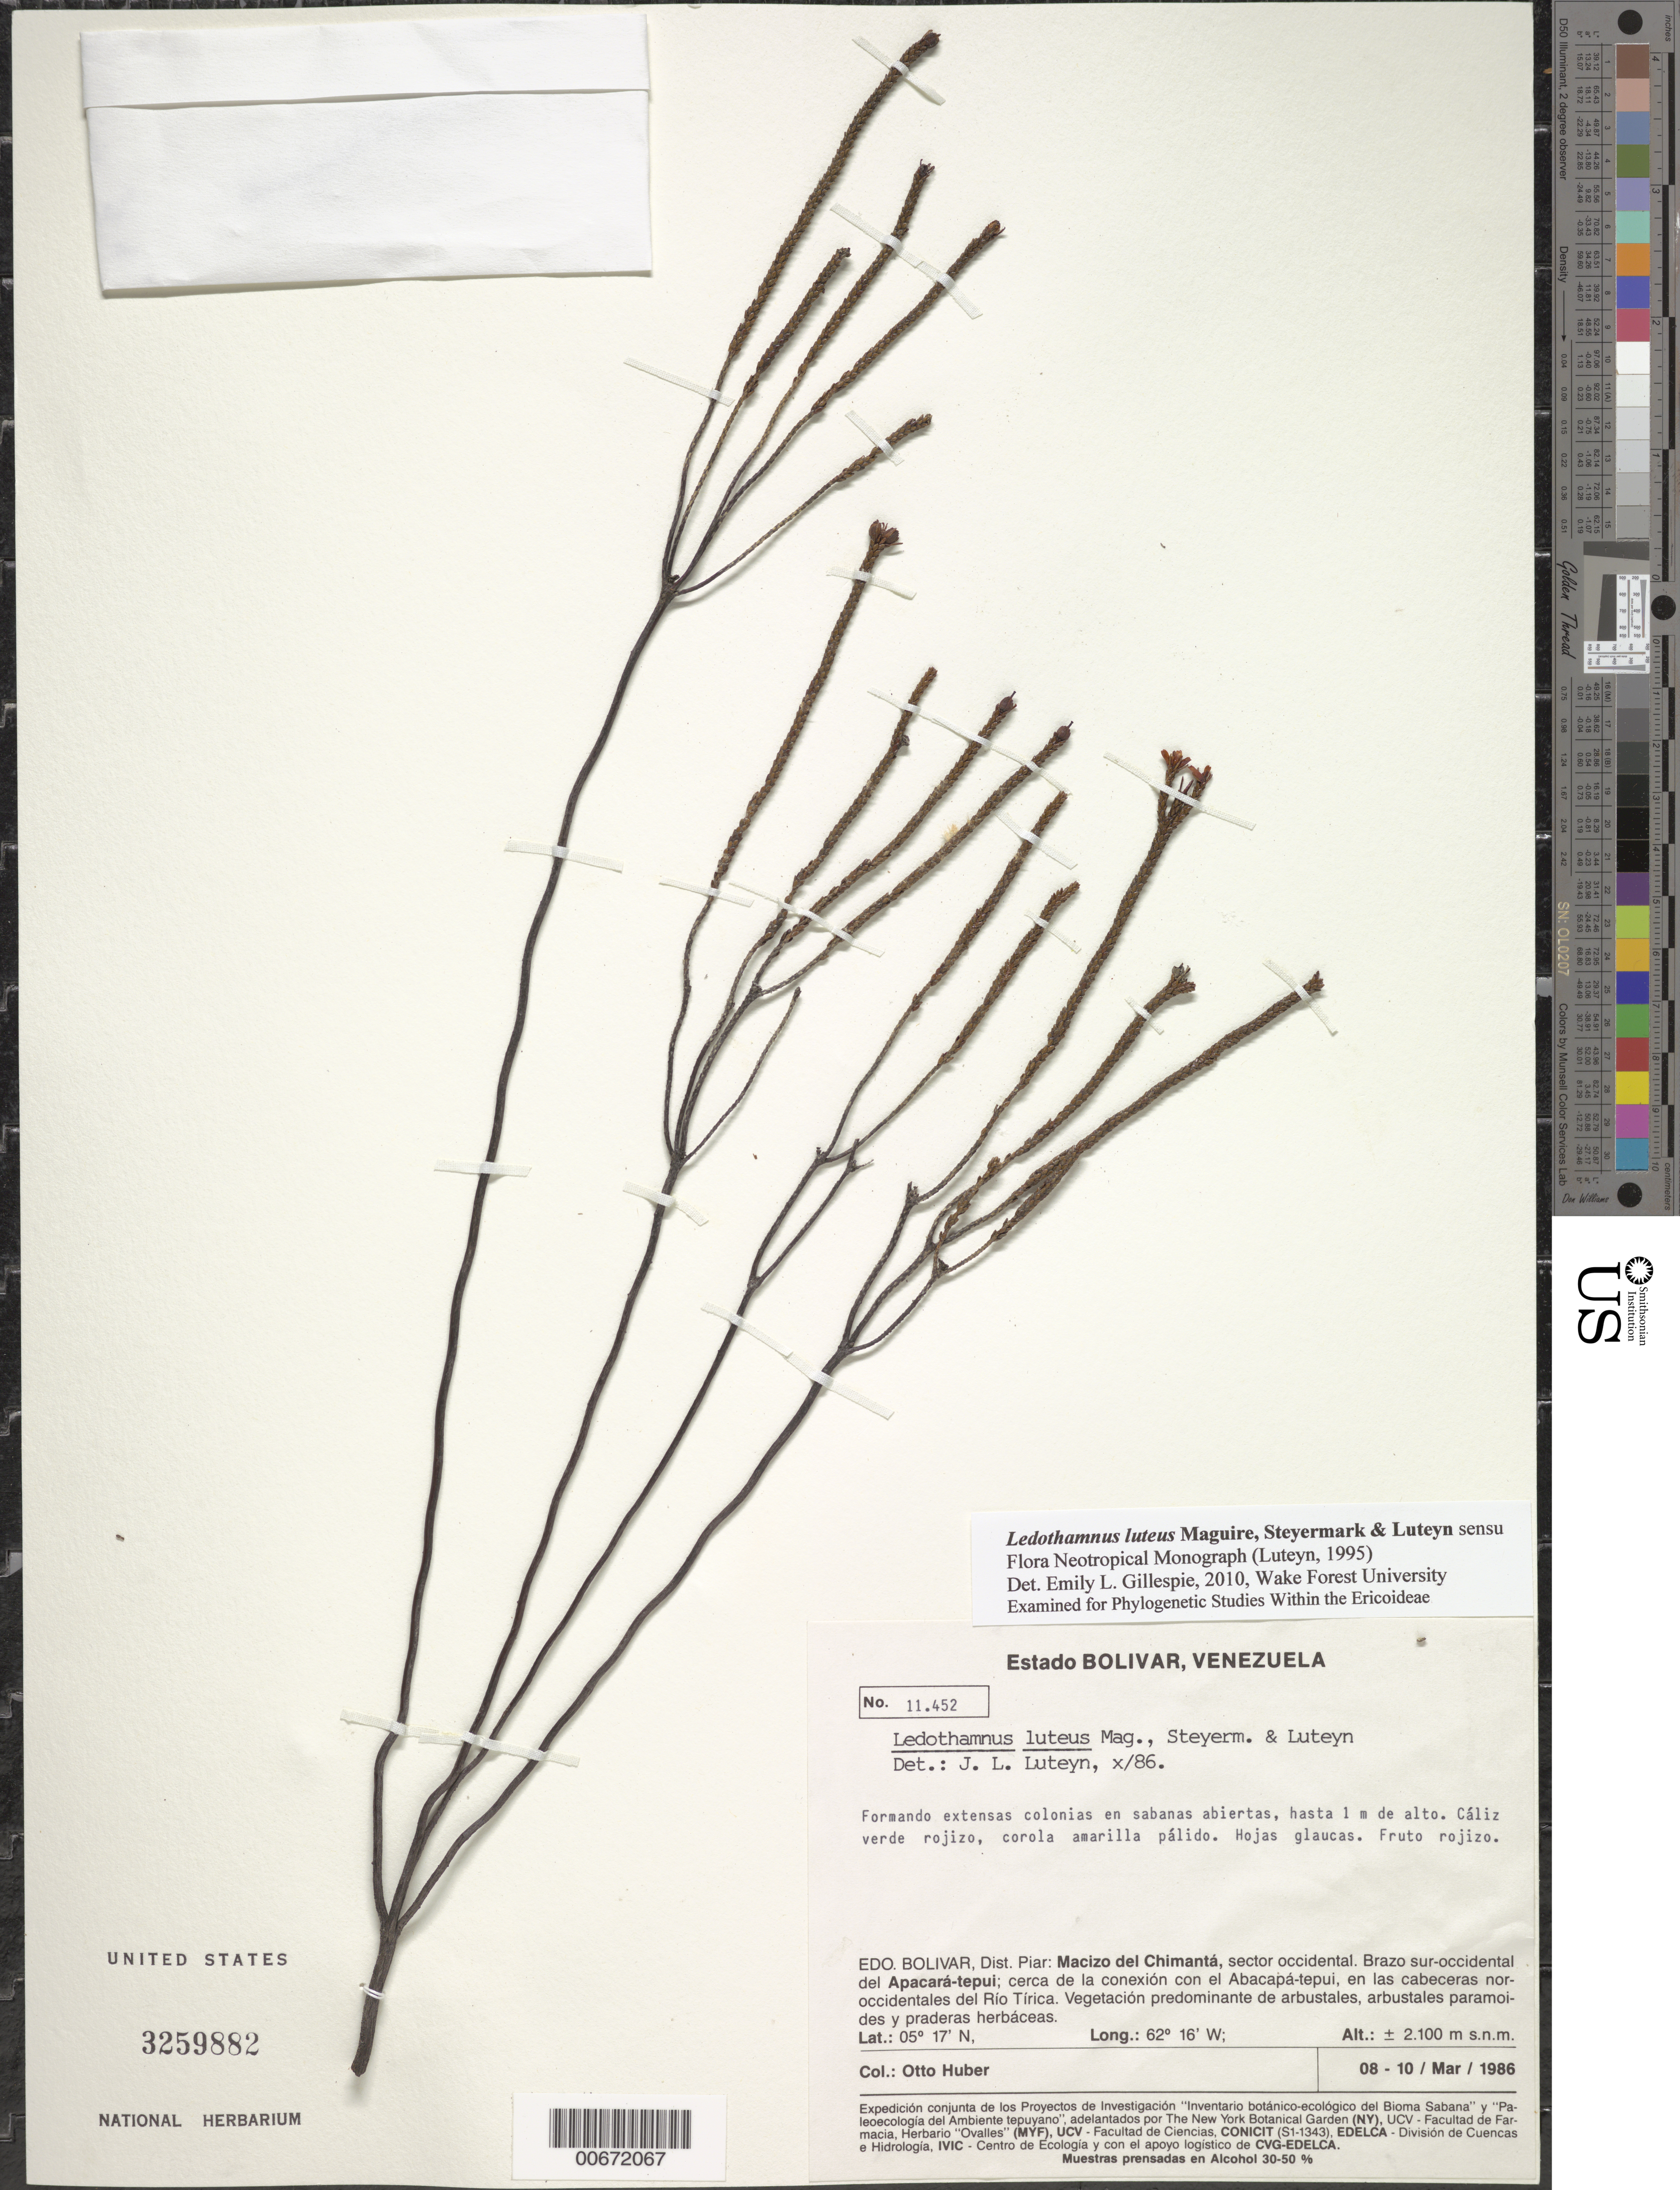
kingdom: Plantae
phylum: Tracheophyta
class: Magnoliopsida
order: Ericales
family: Ericaceae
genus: Ledothamnus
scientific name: Ledothamnus luteus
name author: Maguire et al.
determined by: Luteyn, J. L.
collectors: O. Huber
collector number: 11452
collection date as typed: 8-Mar-86 to 10-Mar-86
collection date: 1986-03-08/1986-03-10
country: Venezuela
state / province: Bolívar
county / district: Piar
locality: Macizo del Chimantá, sur-occidental del Apacará-tepuí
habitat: Vegetación predominante de praderas herbaceas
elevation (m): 2150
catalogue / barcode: US 3259882